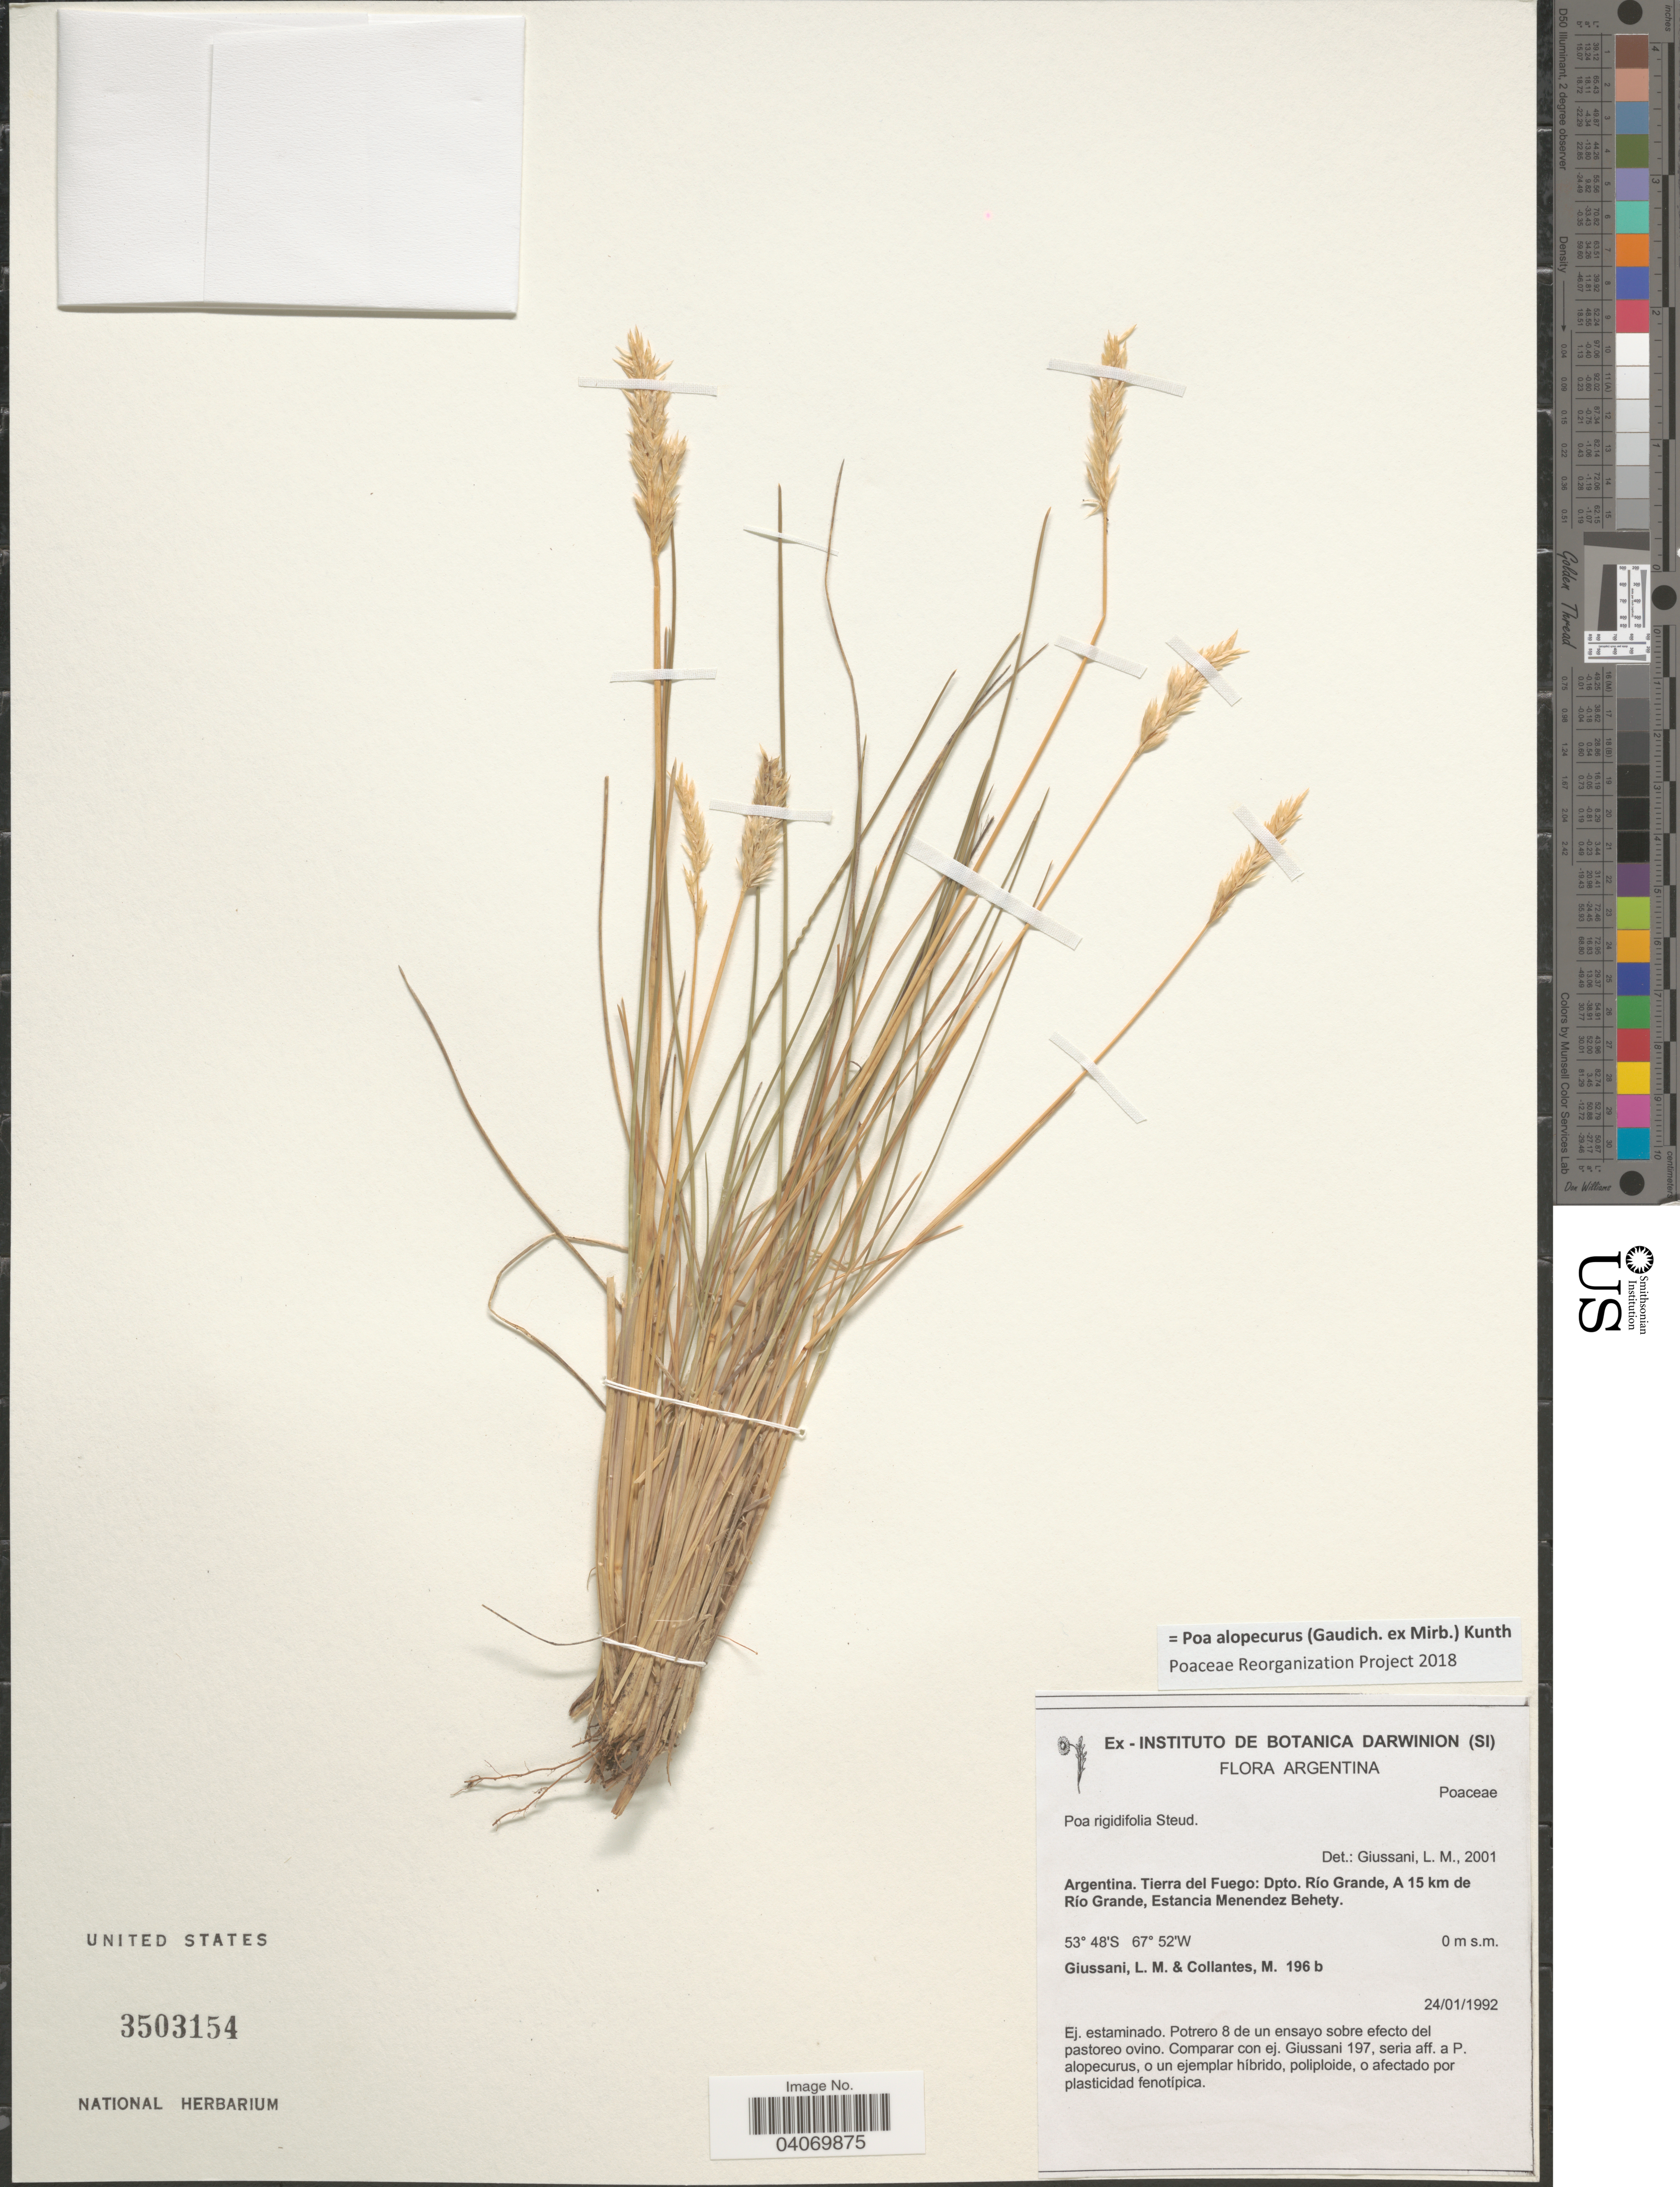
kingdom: Plantae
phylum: Tracheophyta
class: Liliopsida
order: Poales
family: Poaceae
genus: Poa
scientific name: Poa alopecurus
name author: (Gaudich. ex Mirb.) Kunth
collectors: L. Giussani & M. Collantes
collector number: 196b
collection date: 1992-01-24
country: Argentina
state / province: Tierra del Fuego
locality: Dpto. Río Grande, A 15 km de Río Grande, Estancia Menendez Behety.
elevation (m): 0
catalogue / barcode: US 3503154